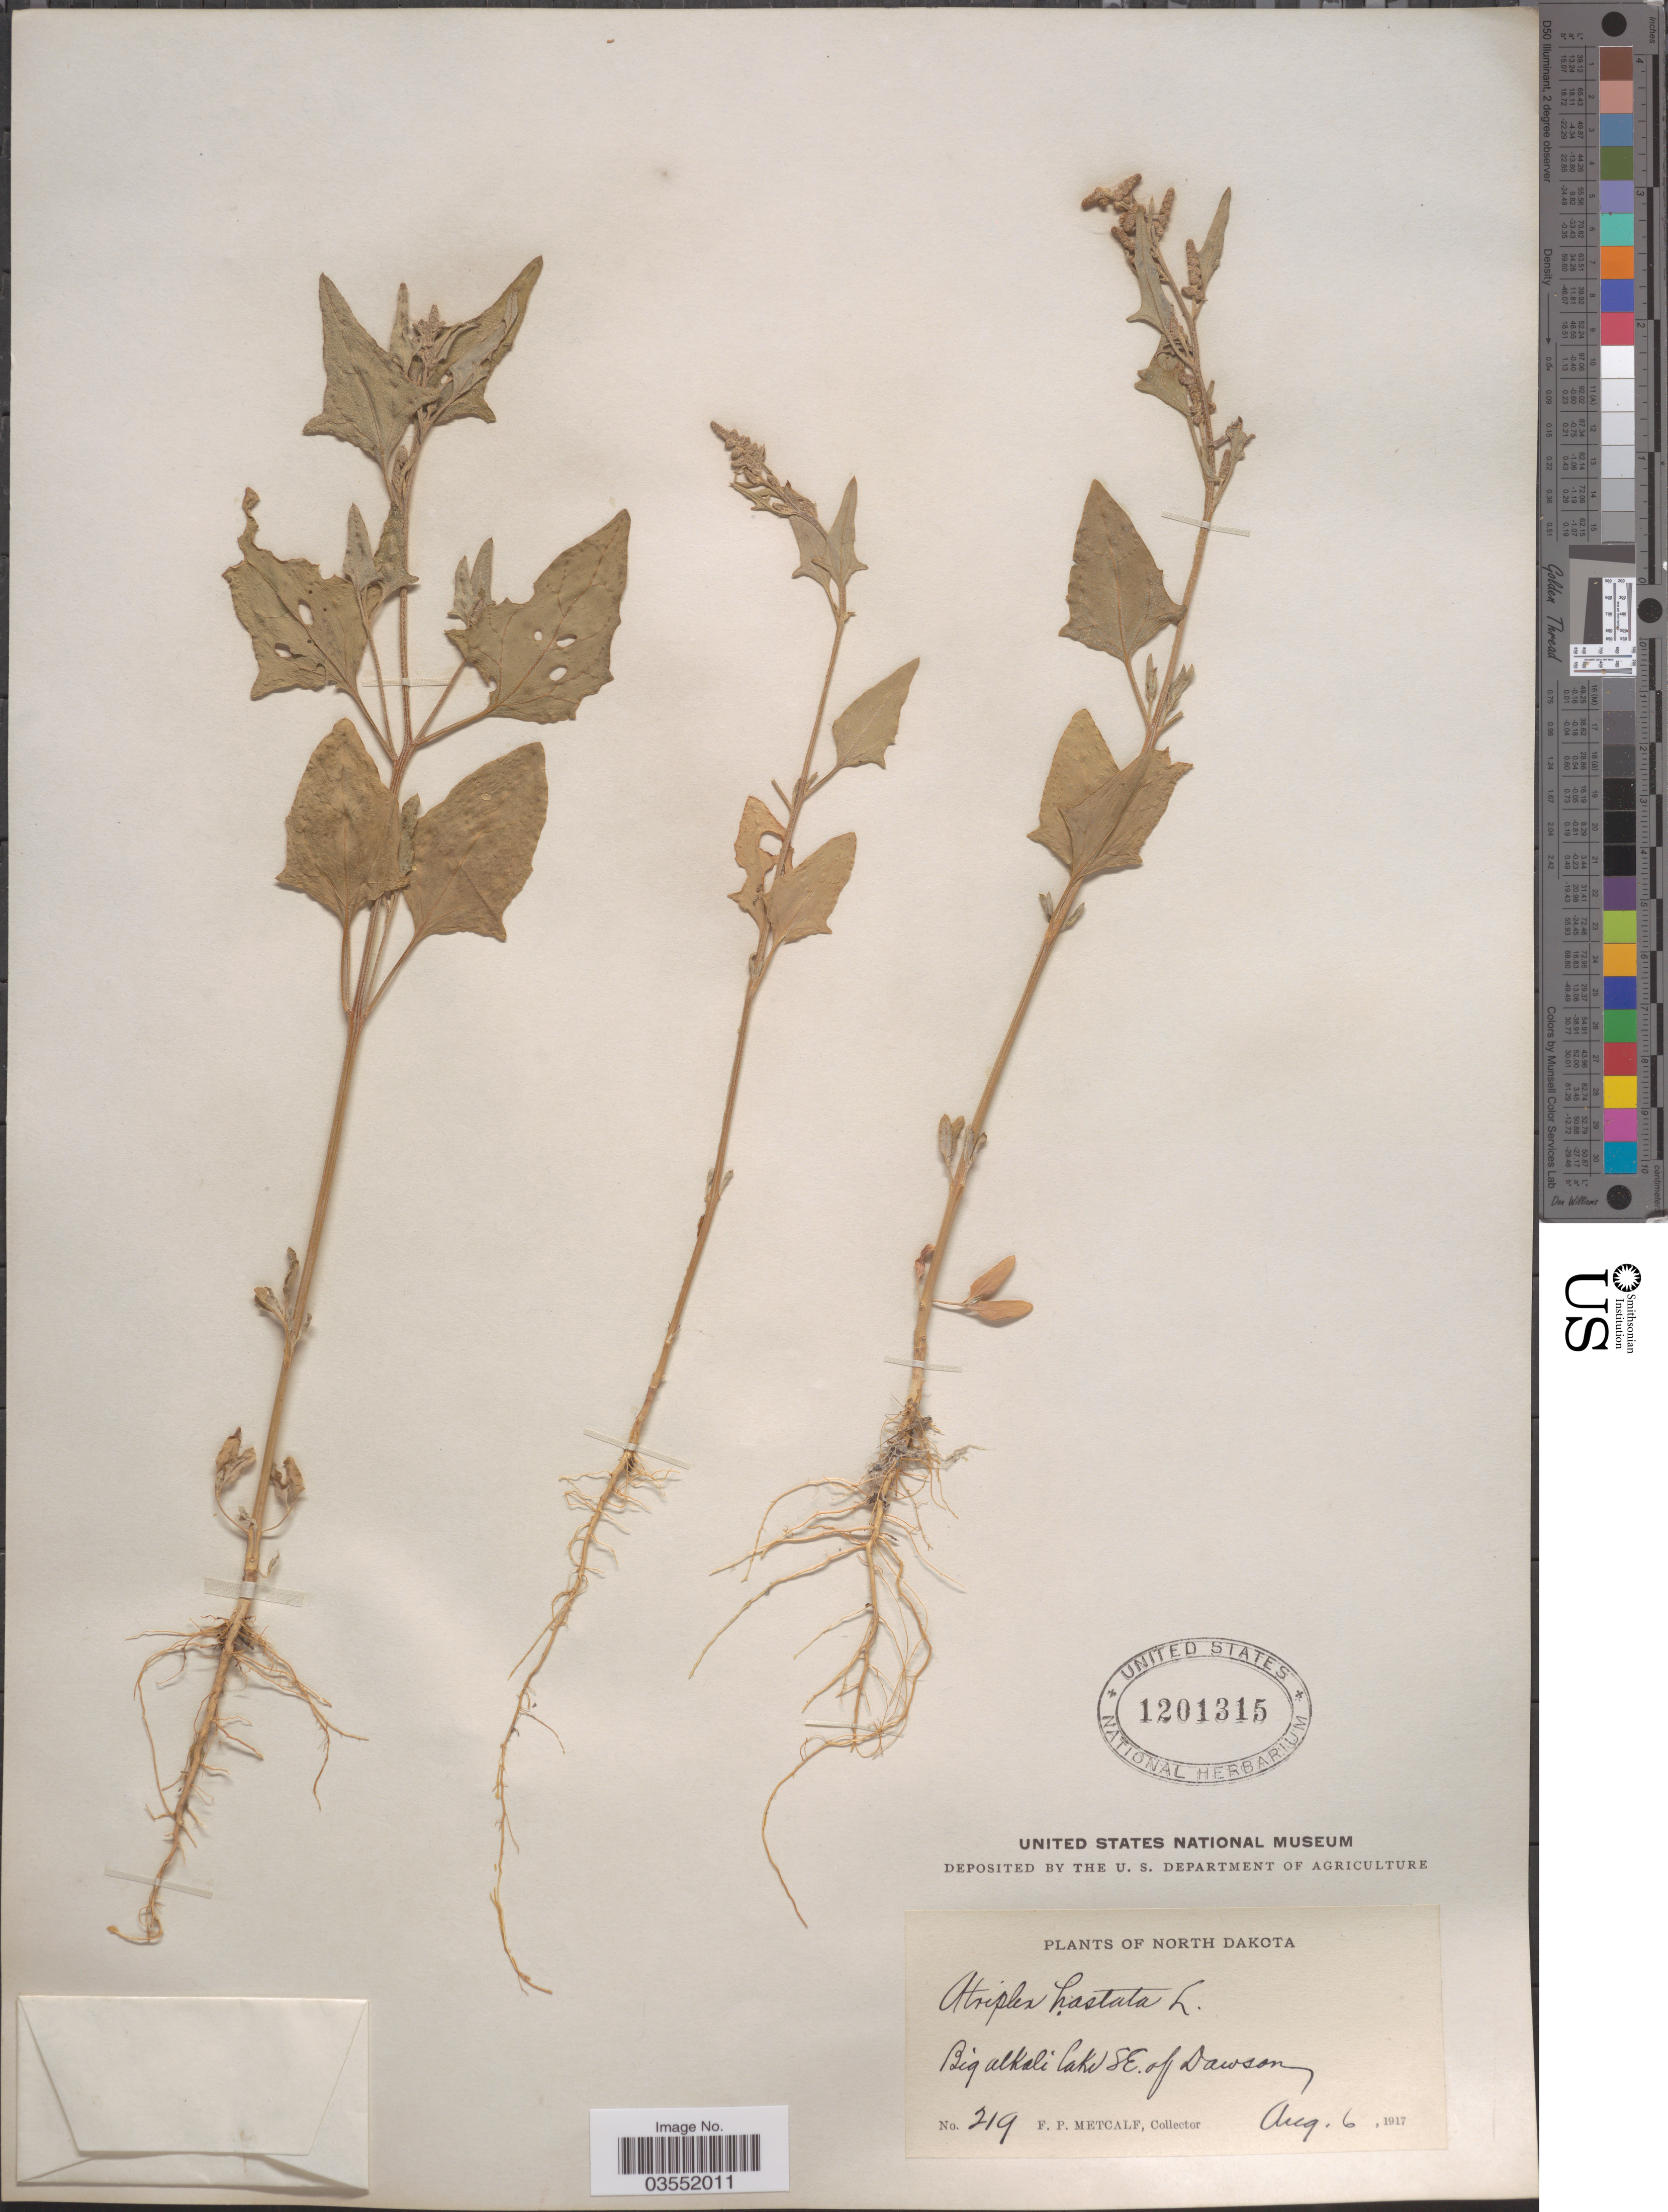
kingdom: Plantae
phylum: Tracheophyta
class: Magnoliopsida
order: Caryophyllales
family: Amaranthaceae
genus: Atriplex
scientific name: Atriplex hastata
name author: L.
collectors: F. Metcalf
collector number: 219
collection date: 1917-08-06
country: United States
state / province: North Dakota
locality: Big Alkali lake S.E. of Dawson.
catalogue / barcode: US 1201315